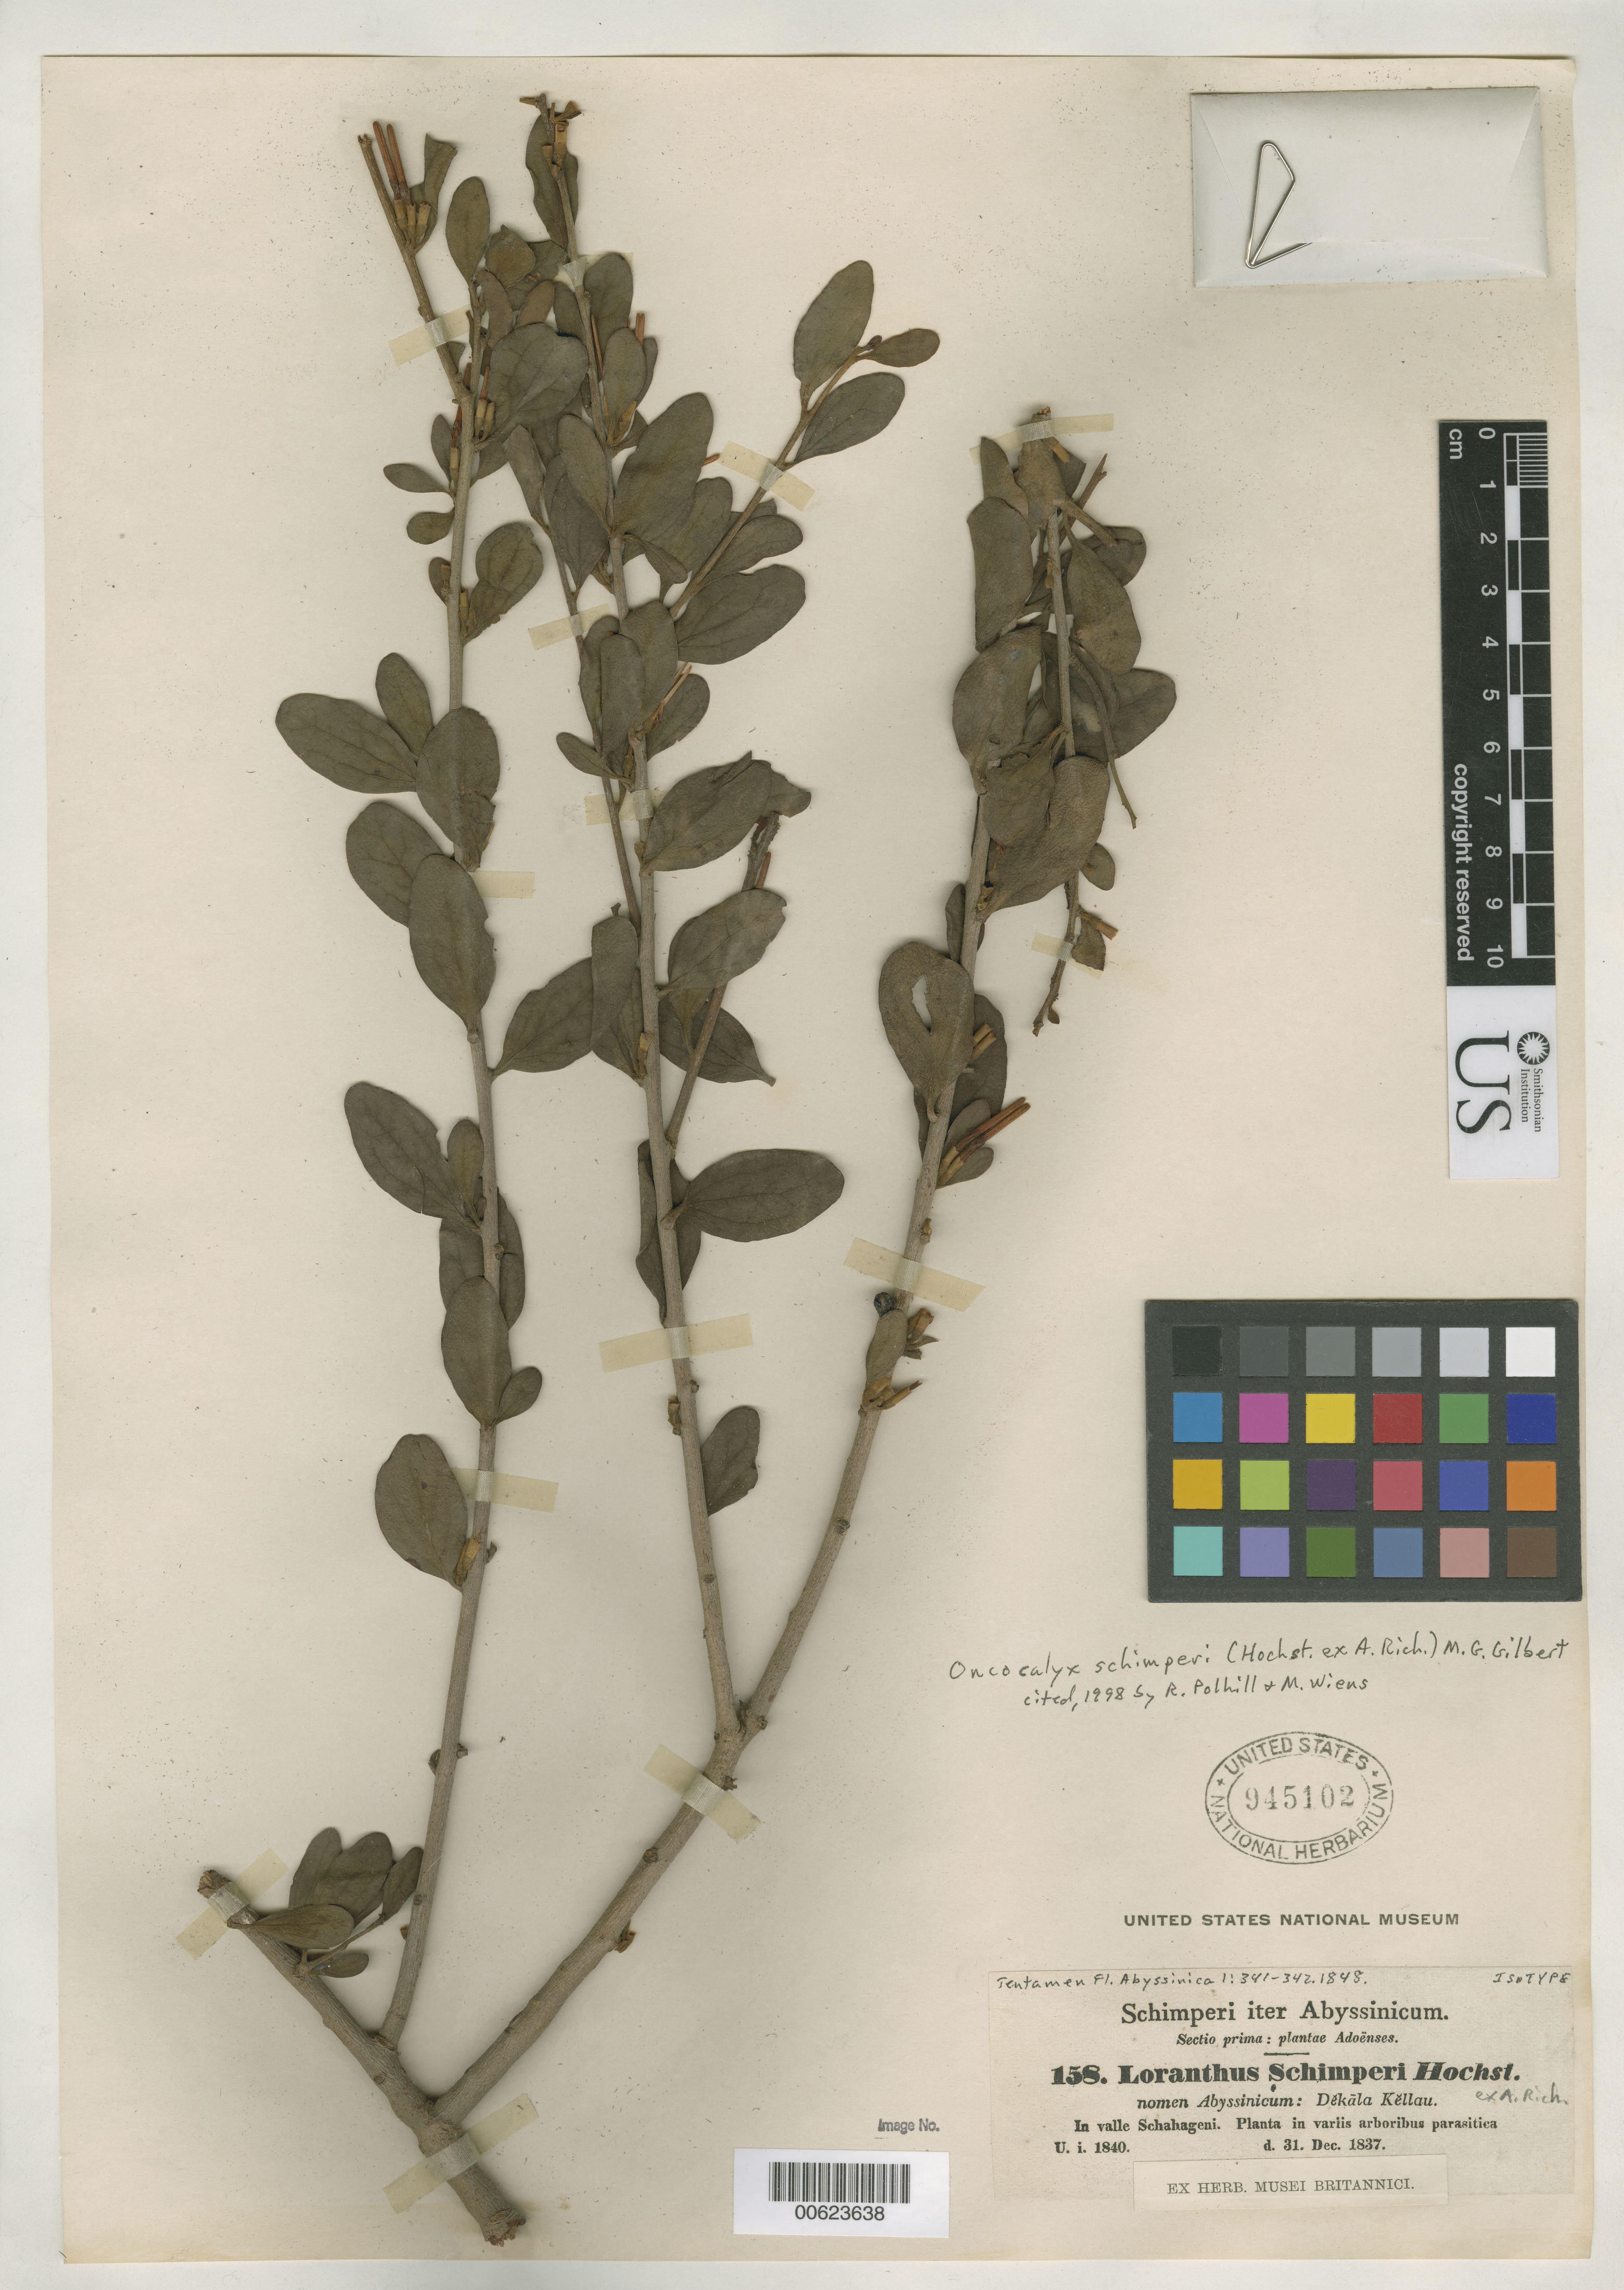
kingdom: Plantae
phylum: Tracheophyta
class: Magnoliopsida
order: Santalales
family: Loranthaceae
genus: Loranthus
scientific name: Loranthus schimperi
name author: Hochst. ex A. Rich.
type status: Isotype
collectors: G. W. Schimper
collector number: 158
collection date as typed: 31 Dec 1837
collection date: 1837-12-31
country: Ethiopia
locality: In Valle Schahageni.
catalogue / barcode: US 945102